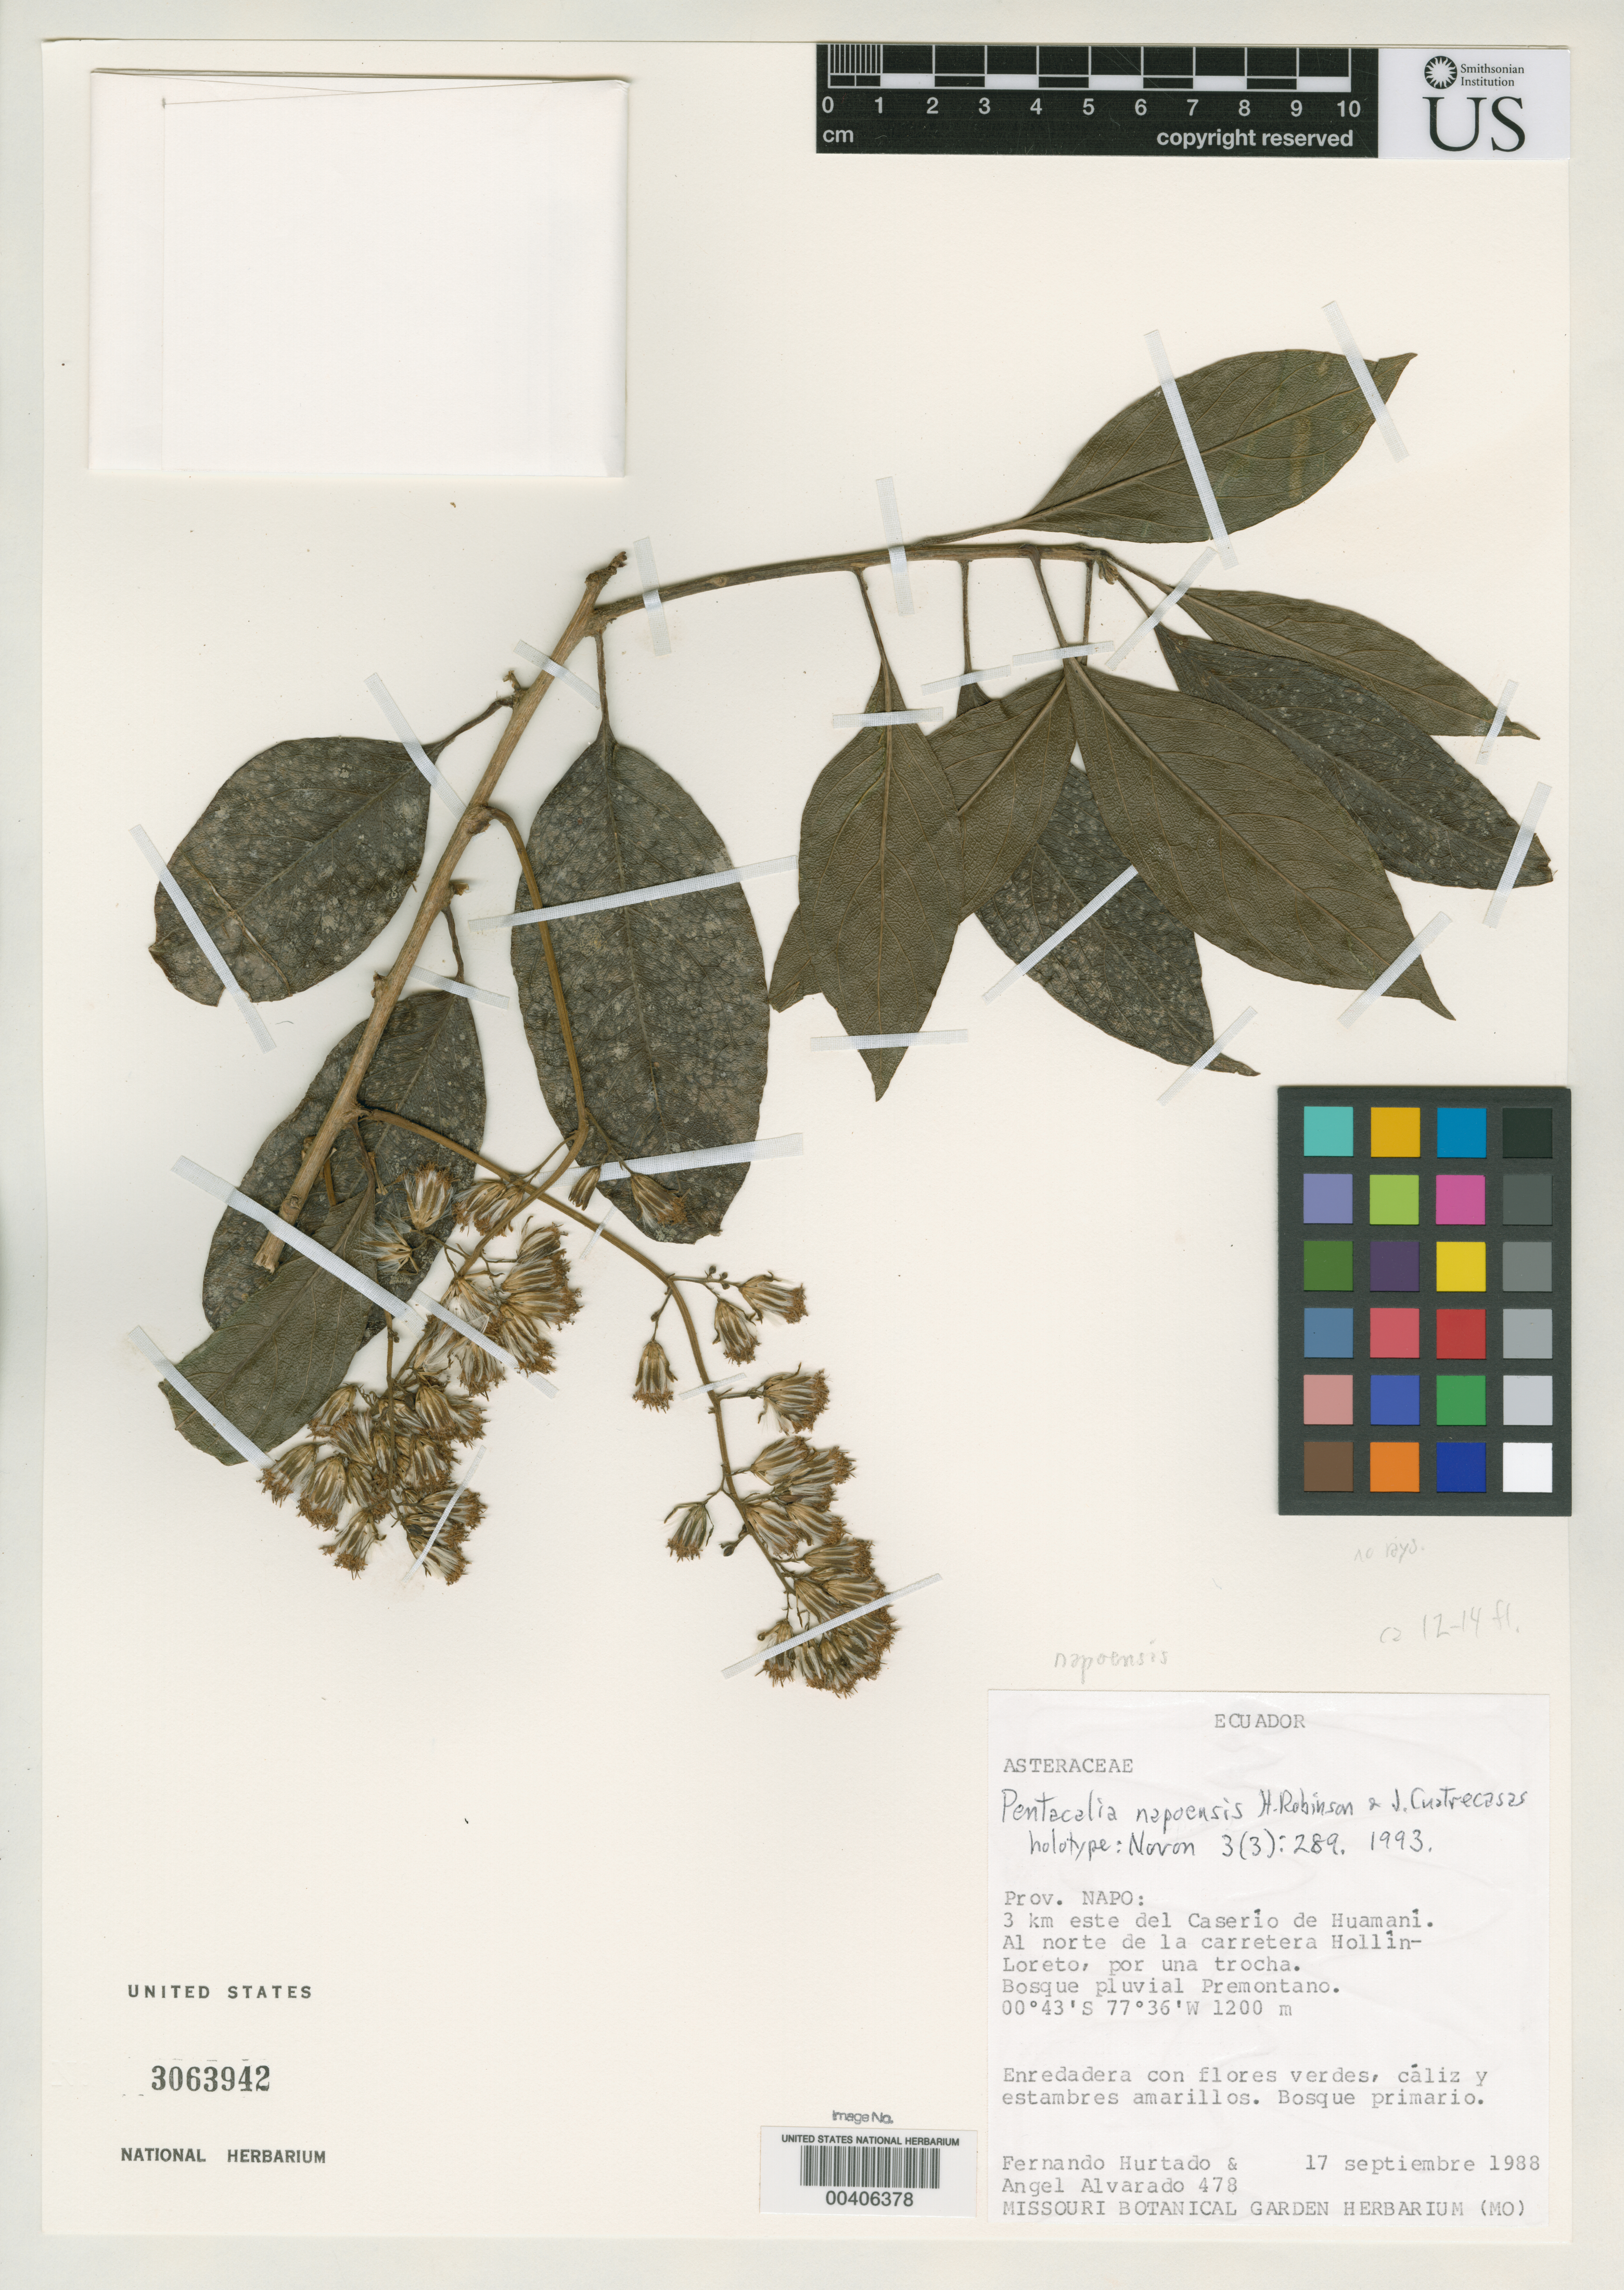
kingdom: Plantae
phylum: Tracheophyta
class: Magnoliopsida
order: Asterales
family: Asteraceae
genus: Pentacalia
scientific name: Pentacalia napoensis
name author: H. Rob. & Cuatrec.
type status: Holotype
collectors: F. Hurtado & A. Alvarado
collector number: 478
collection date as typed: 17 Sep 1988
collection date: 1988-09-17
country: Ecuador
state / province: Napo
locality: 3 km E del CaseRio de Huamani, N de la Carretera Hollin - Loreto. [3 km E of the hamlet of Huamani, N of the Hollin-Loreto Highway.]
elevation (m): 1200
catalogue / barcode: US 3063942